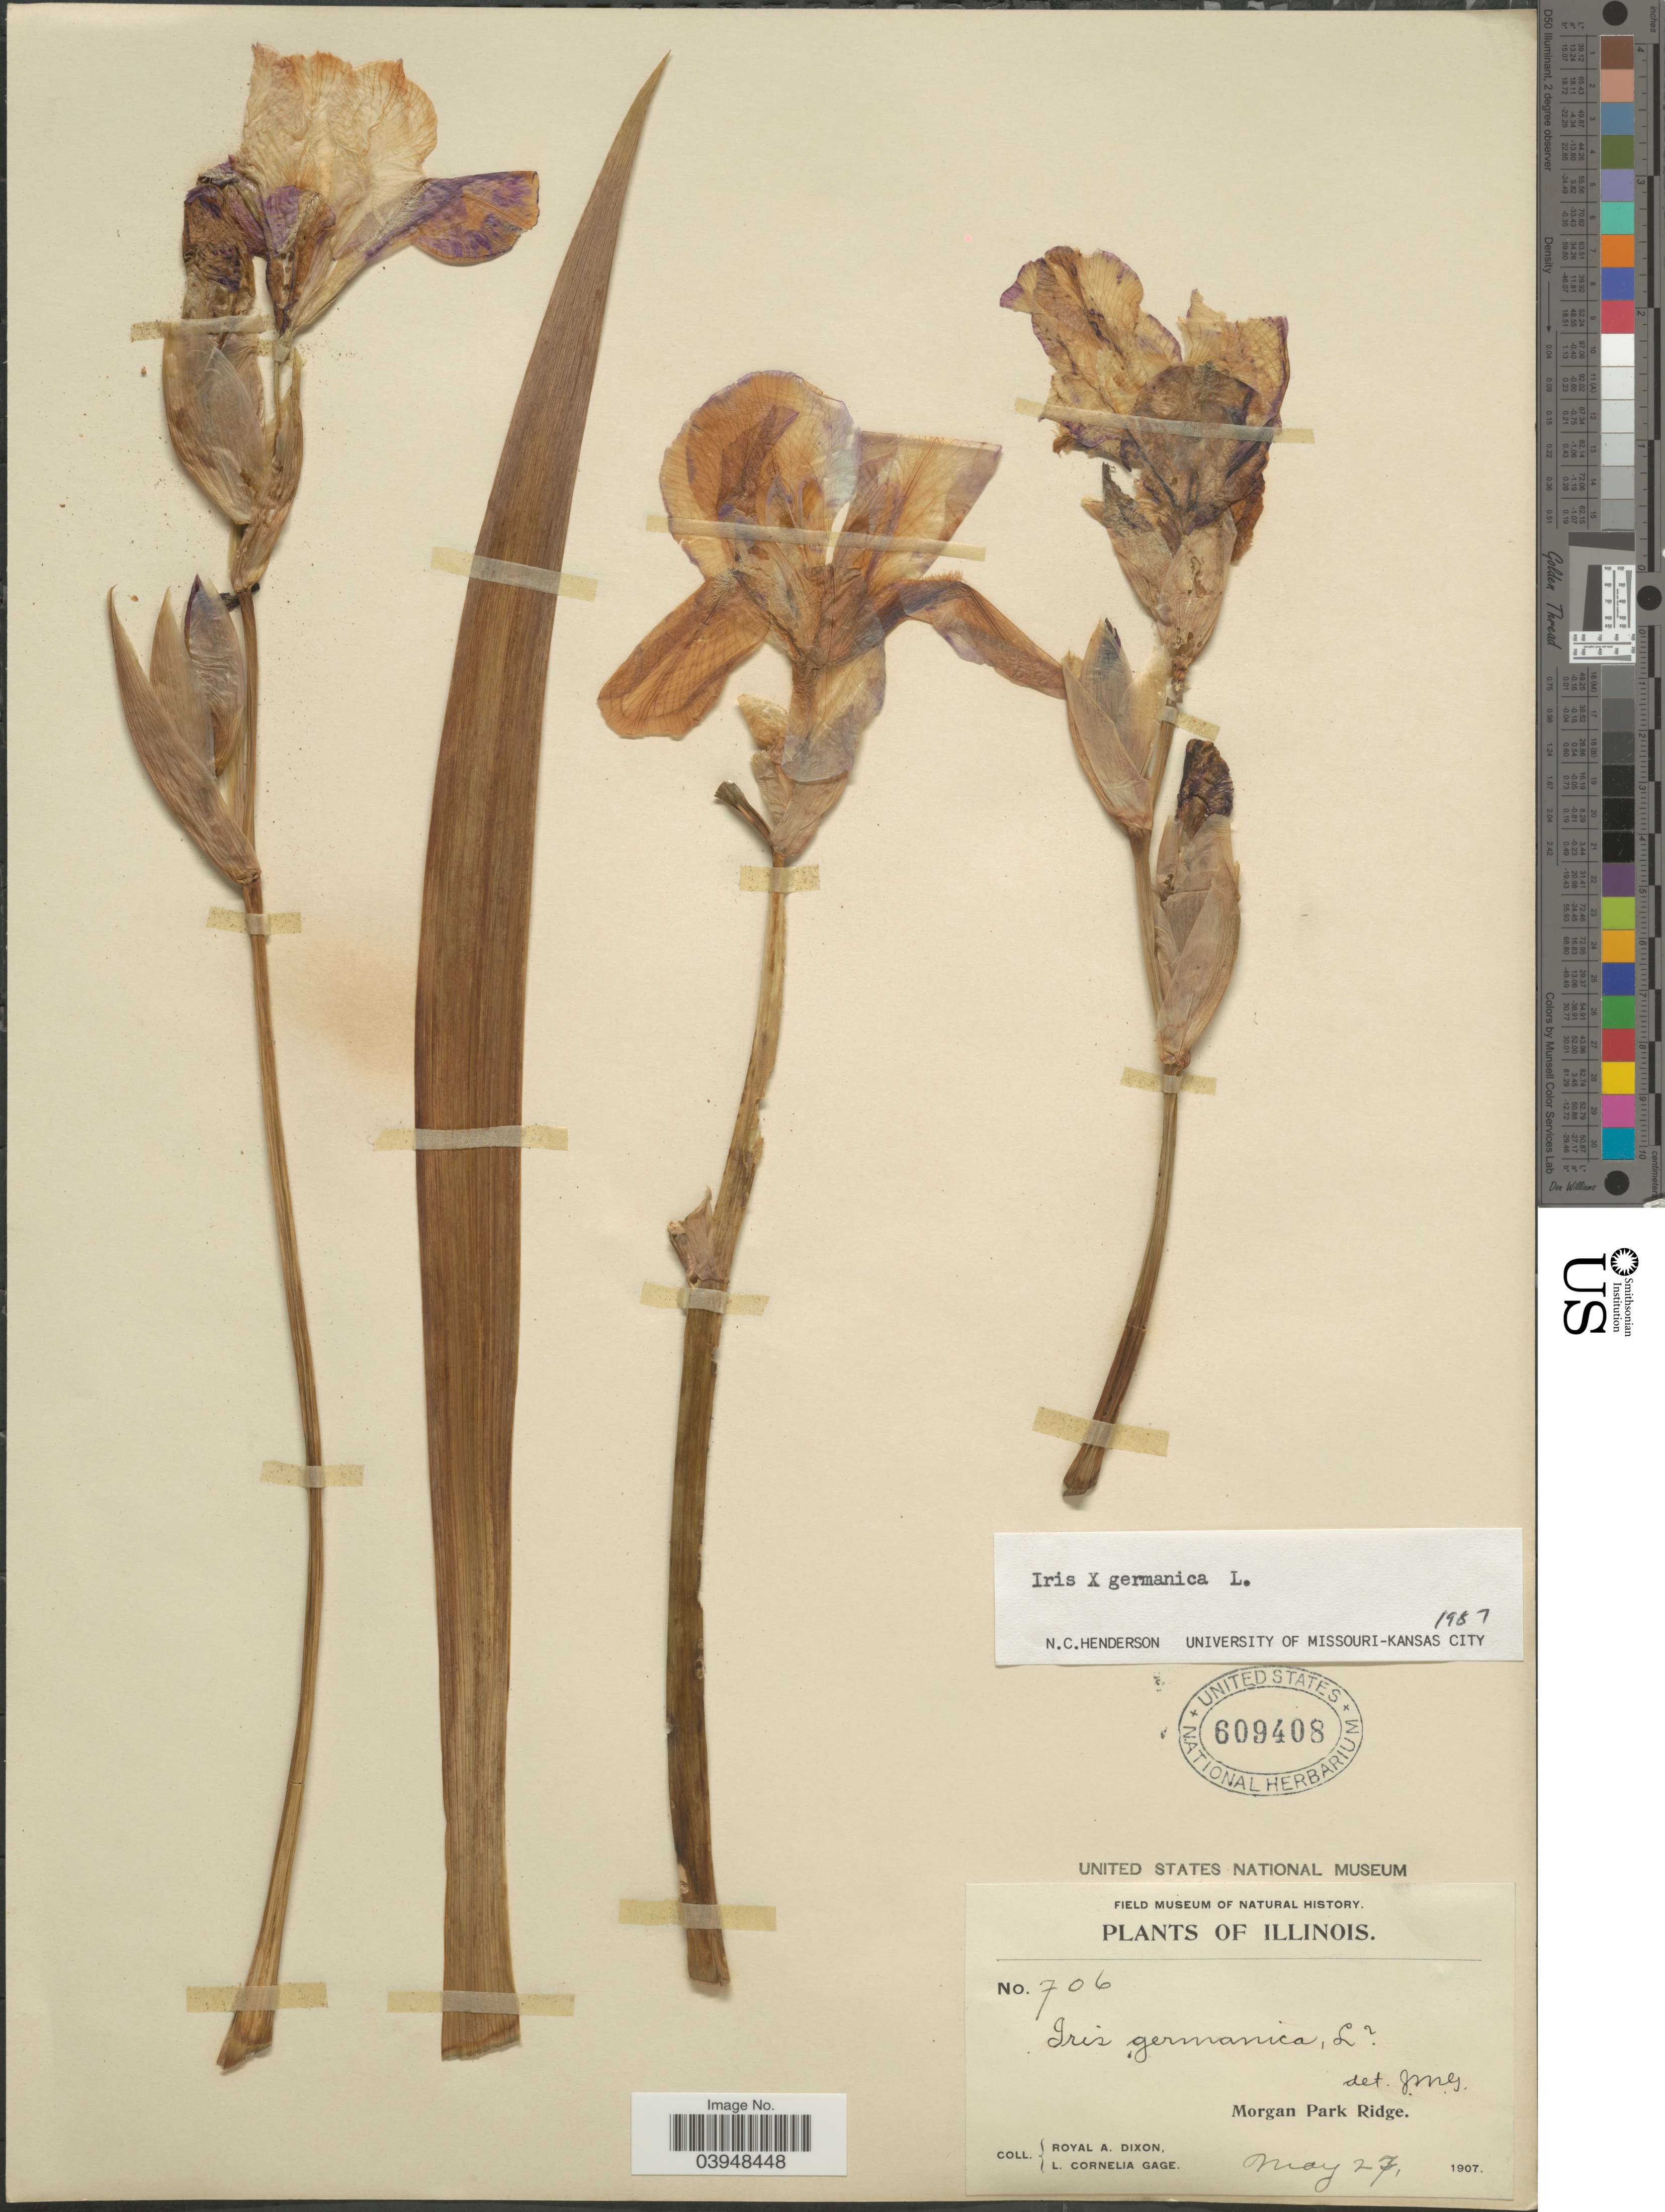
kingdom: Plantae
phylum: Tracheophyta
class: Liliopsida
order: Asparagales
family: Iridaceae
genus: Iris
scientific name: Iris germanica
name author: L.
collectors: R. Dixon & L. Gage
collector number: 706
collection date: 1907-05-27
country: United States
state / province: Illinois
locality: Morgan Park Ridge.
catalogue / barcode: US 609408